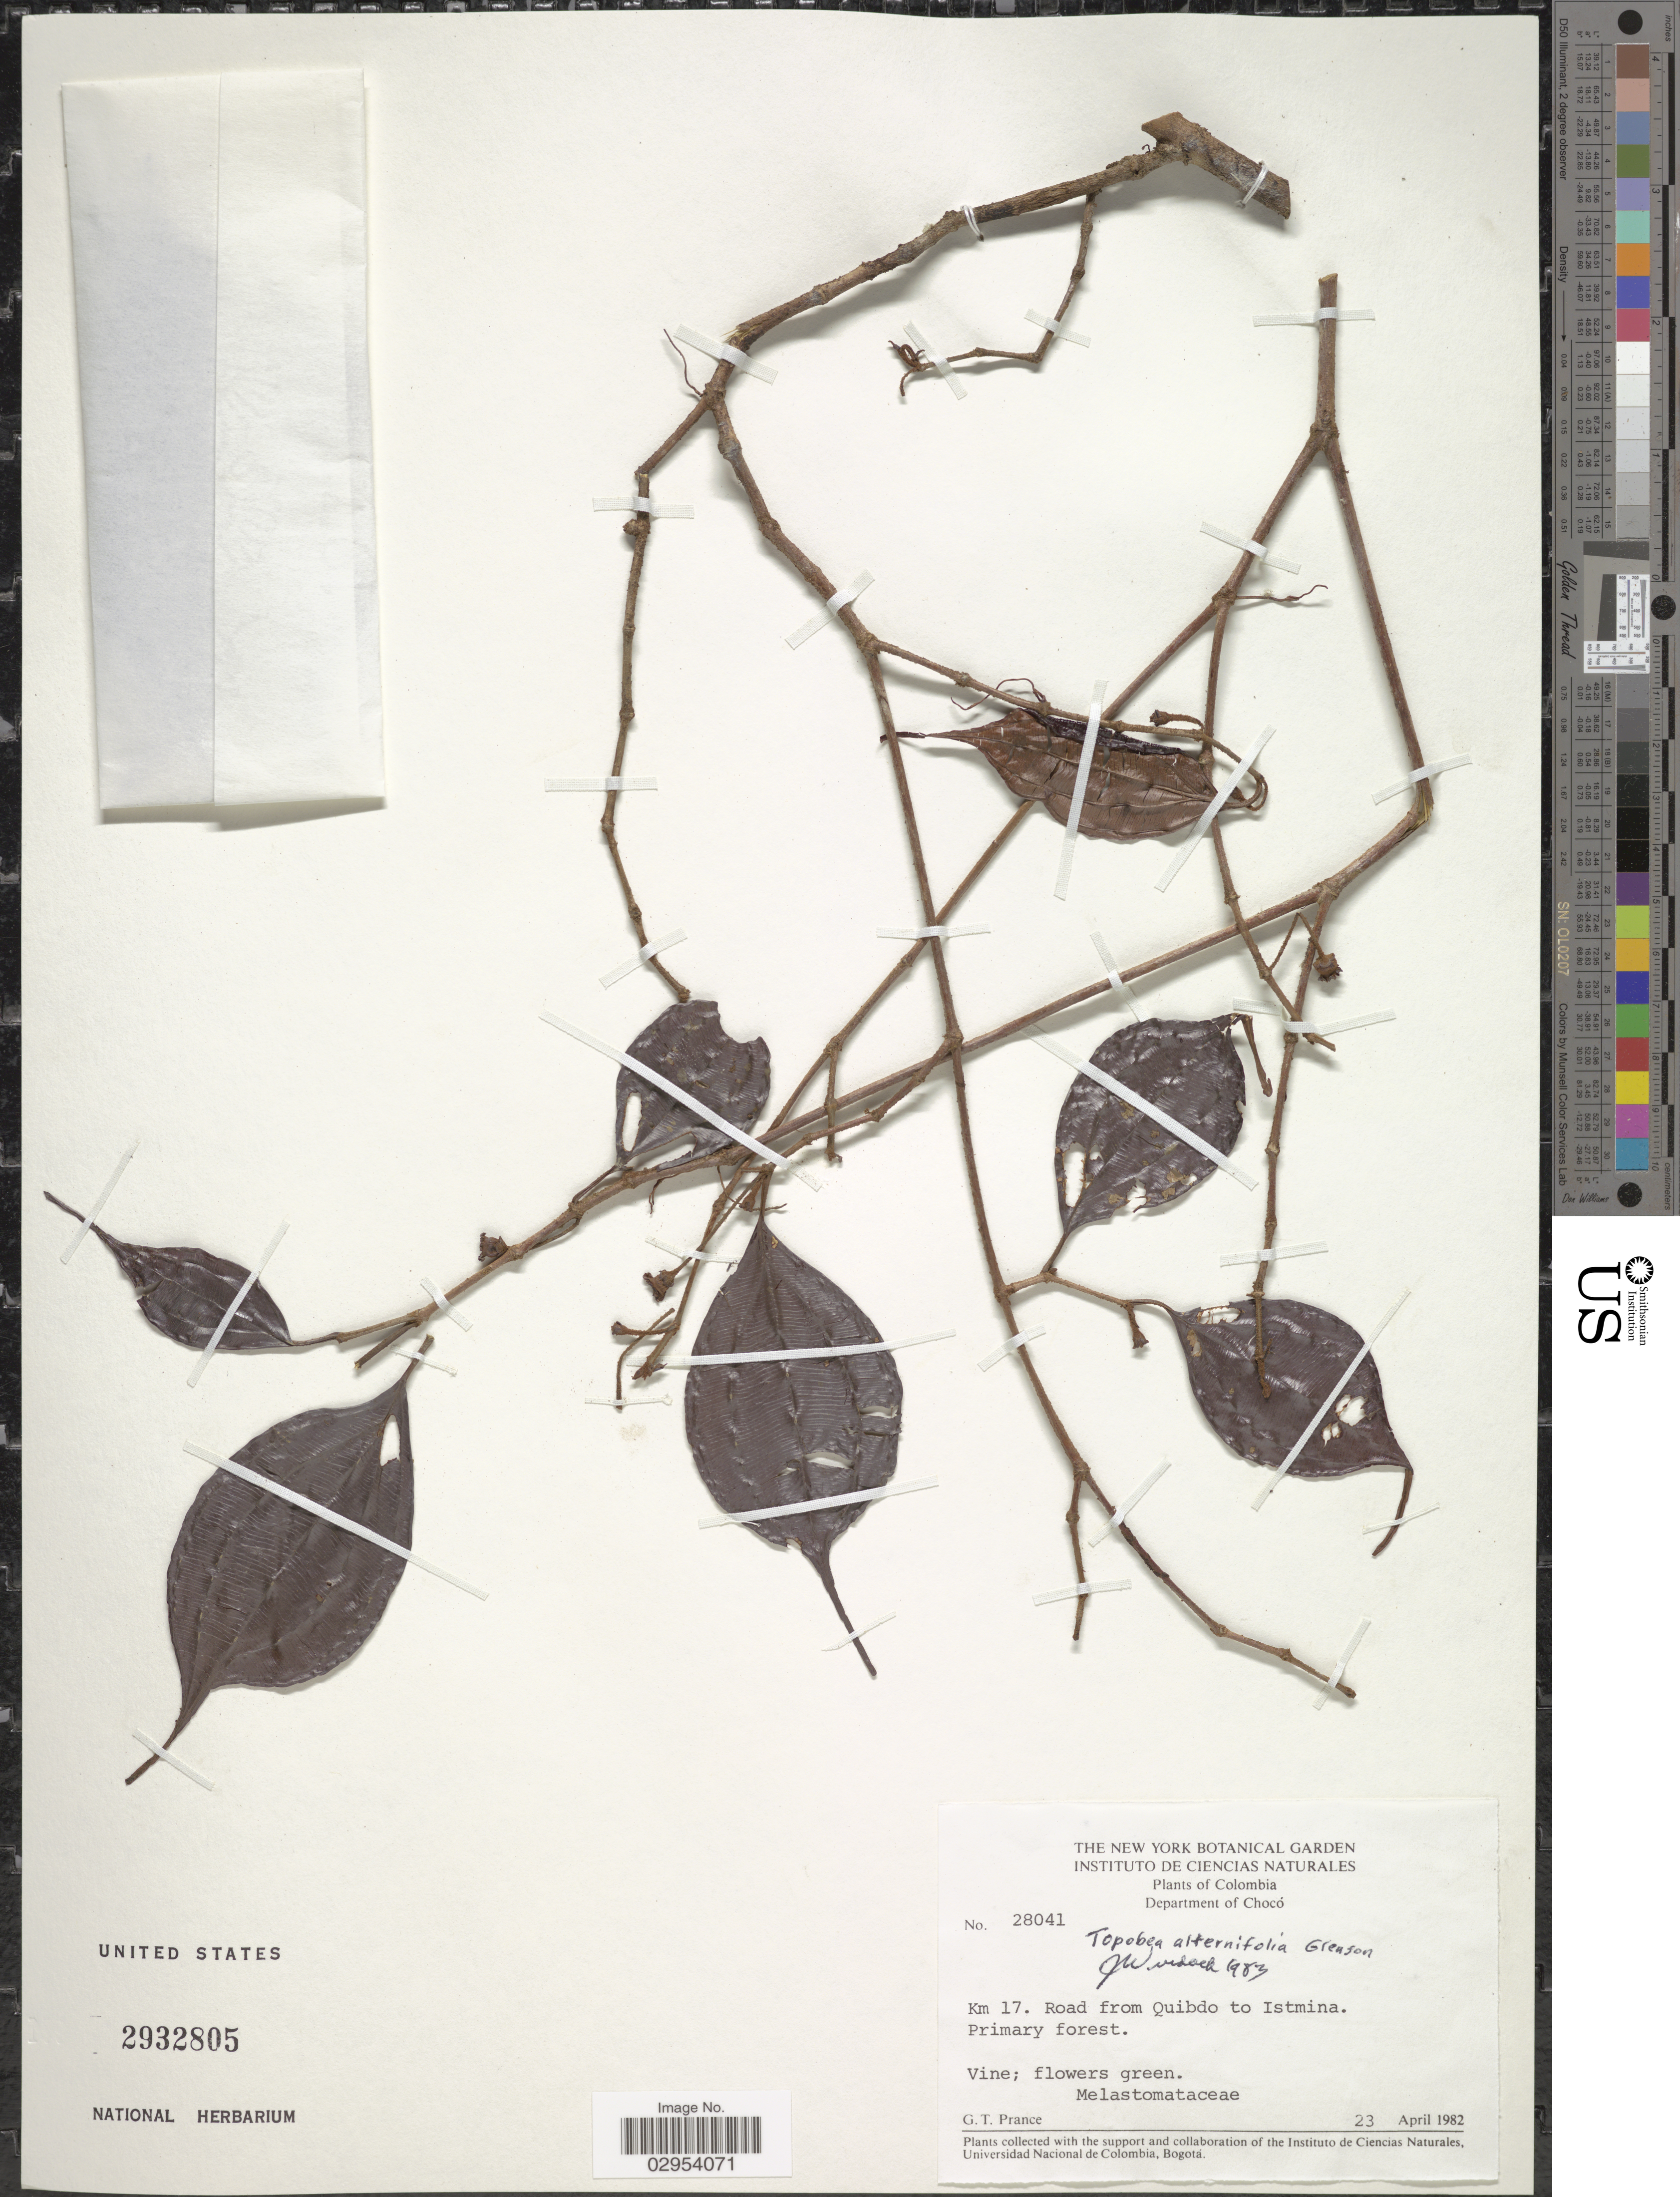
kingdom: Plantae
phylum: Tracheophyta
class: Magnoliopsida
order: Myrtales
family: Melastomataceae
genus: Topobea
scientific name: Topobea alternifolia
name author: Gleason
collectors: G. T. Prance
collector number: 28041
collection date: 1982-04-23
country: Colombia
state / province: Chocó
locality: Department of Chocó, Km 17. Road from Quibdo to Istmina.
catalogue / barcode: US 2932805